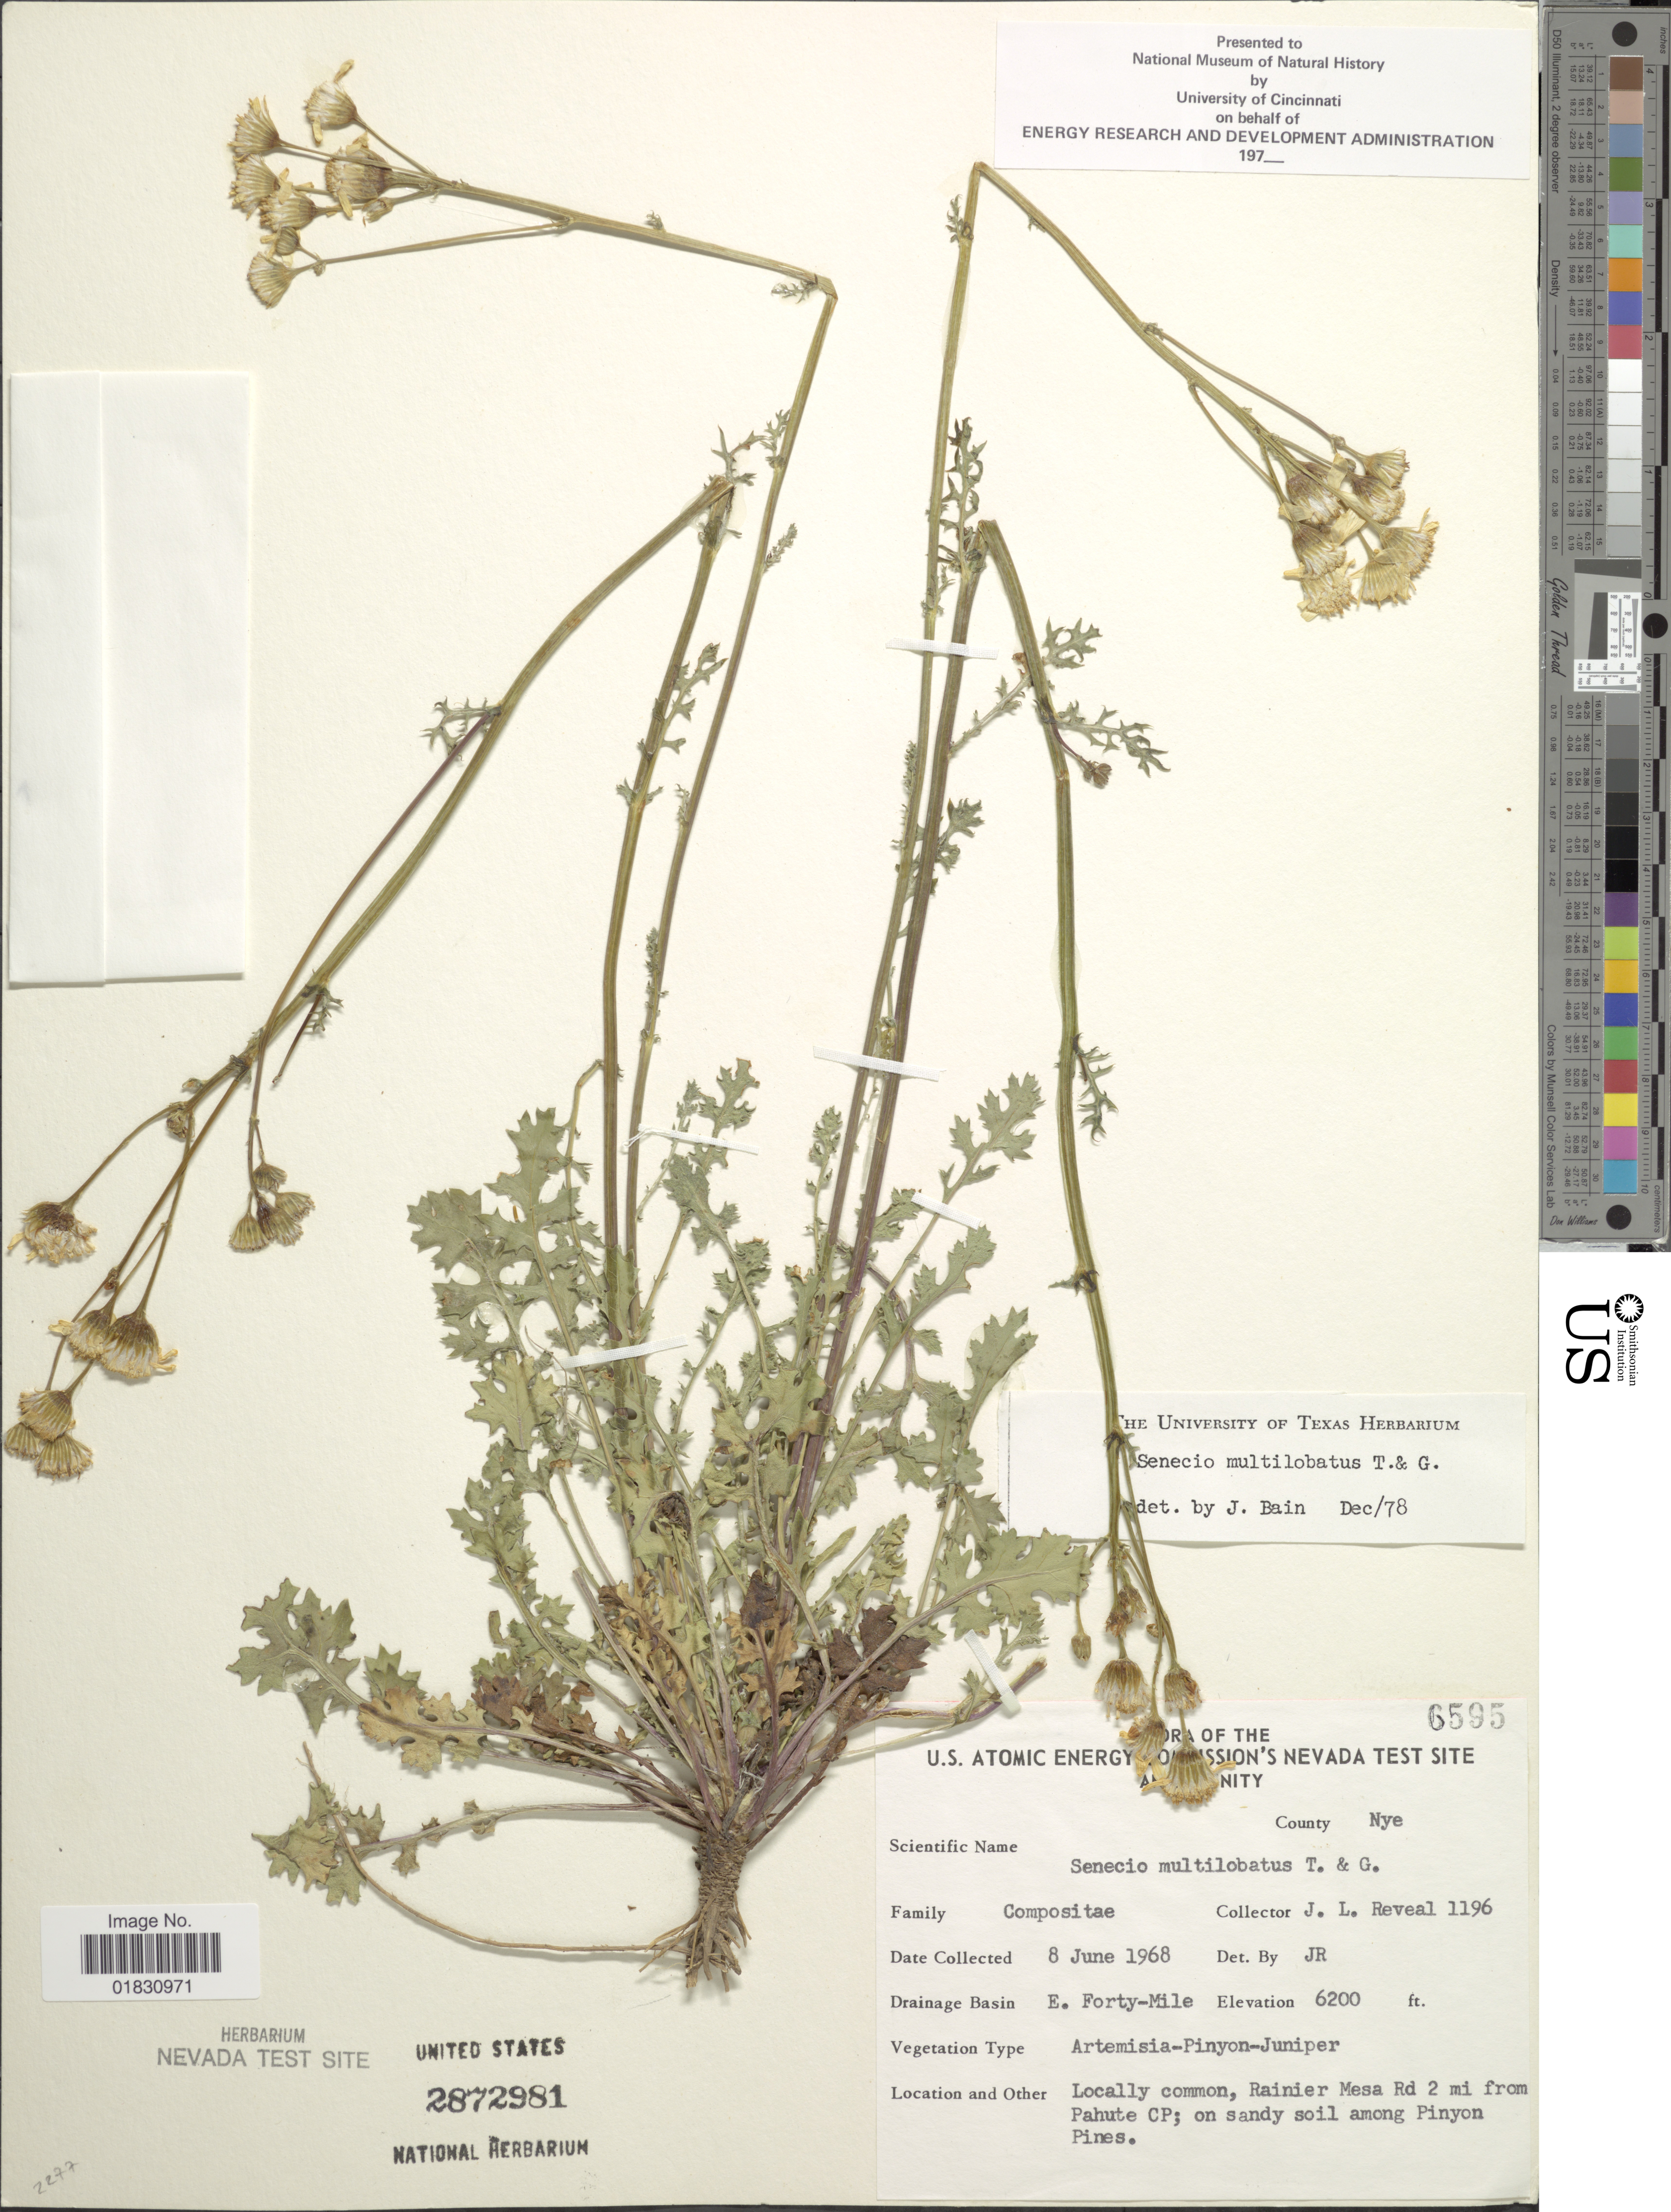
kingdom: Plantae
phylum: Tracheophyta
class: Magnoliopsida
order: Asterales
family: Asteraceae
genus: Packera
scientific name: Packera multilobata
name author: (Torr. & A. Gray) W.A. Weber & Á. Löve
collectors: J. L. Reveal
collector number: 6595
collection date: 1968-06-08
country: United States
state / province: Nevada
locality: U.S. Atomic Energy Commission's Nevada Test Site And Vicinity, County Nye, Drainage Basin E. Forty-Mile, Locally common, Rainier Mesa Rd 2 mi from Pahute CP, on sandy soil among Pinyon Pines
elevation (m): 1890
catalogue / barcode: US 2872981